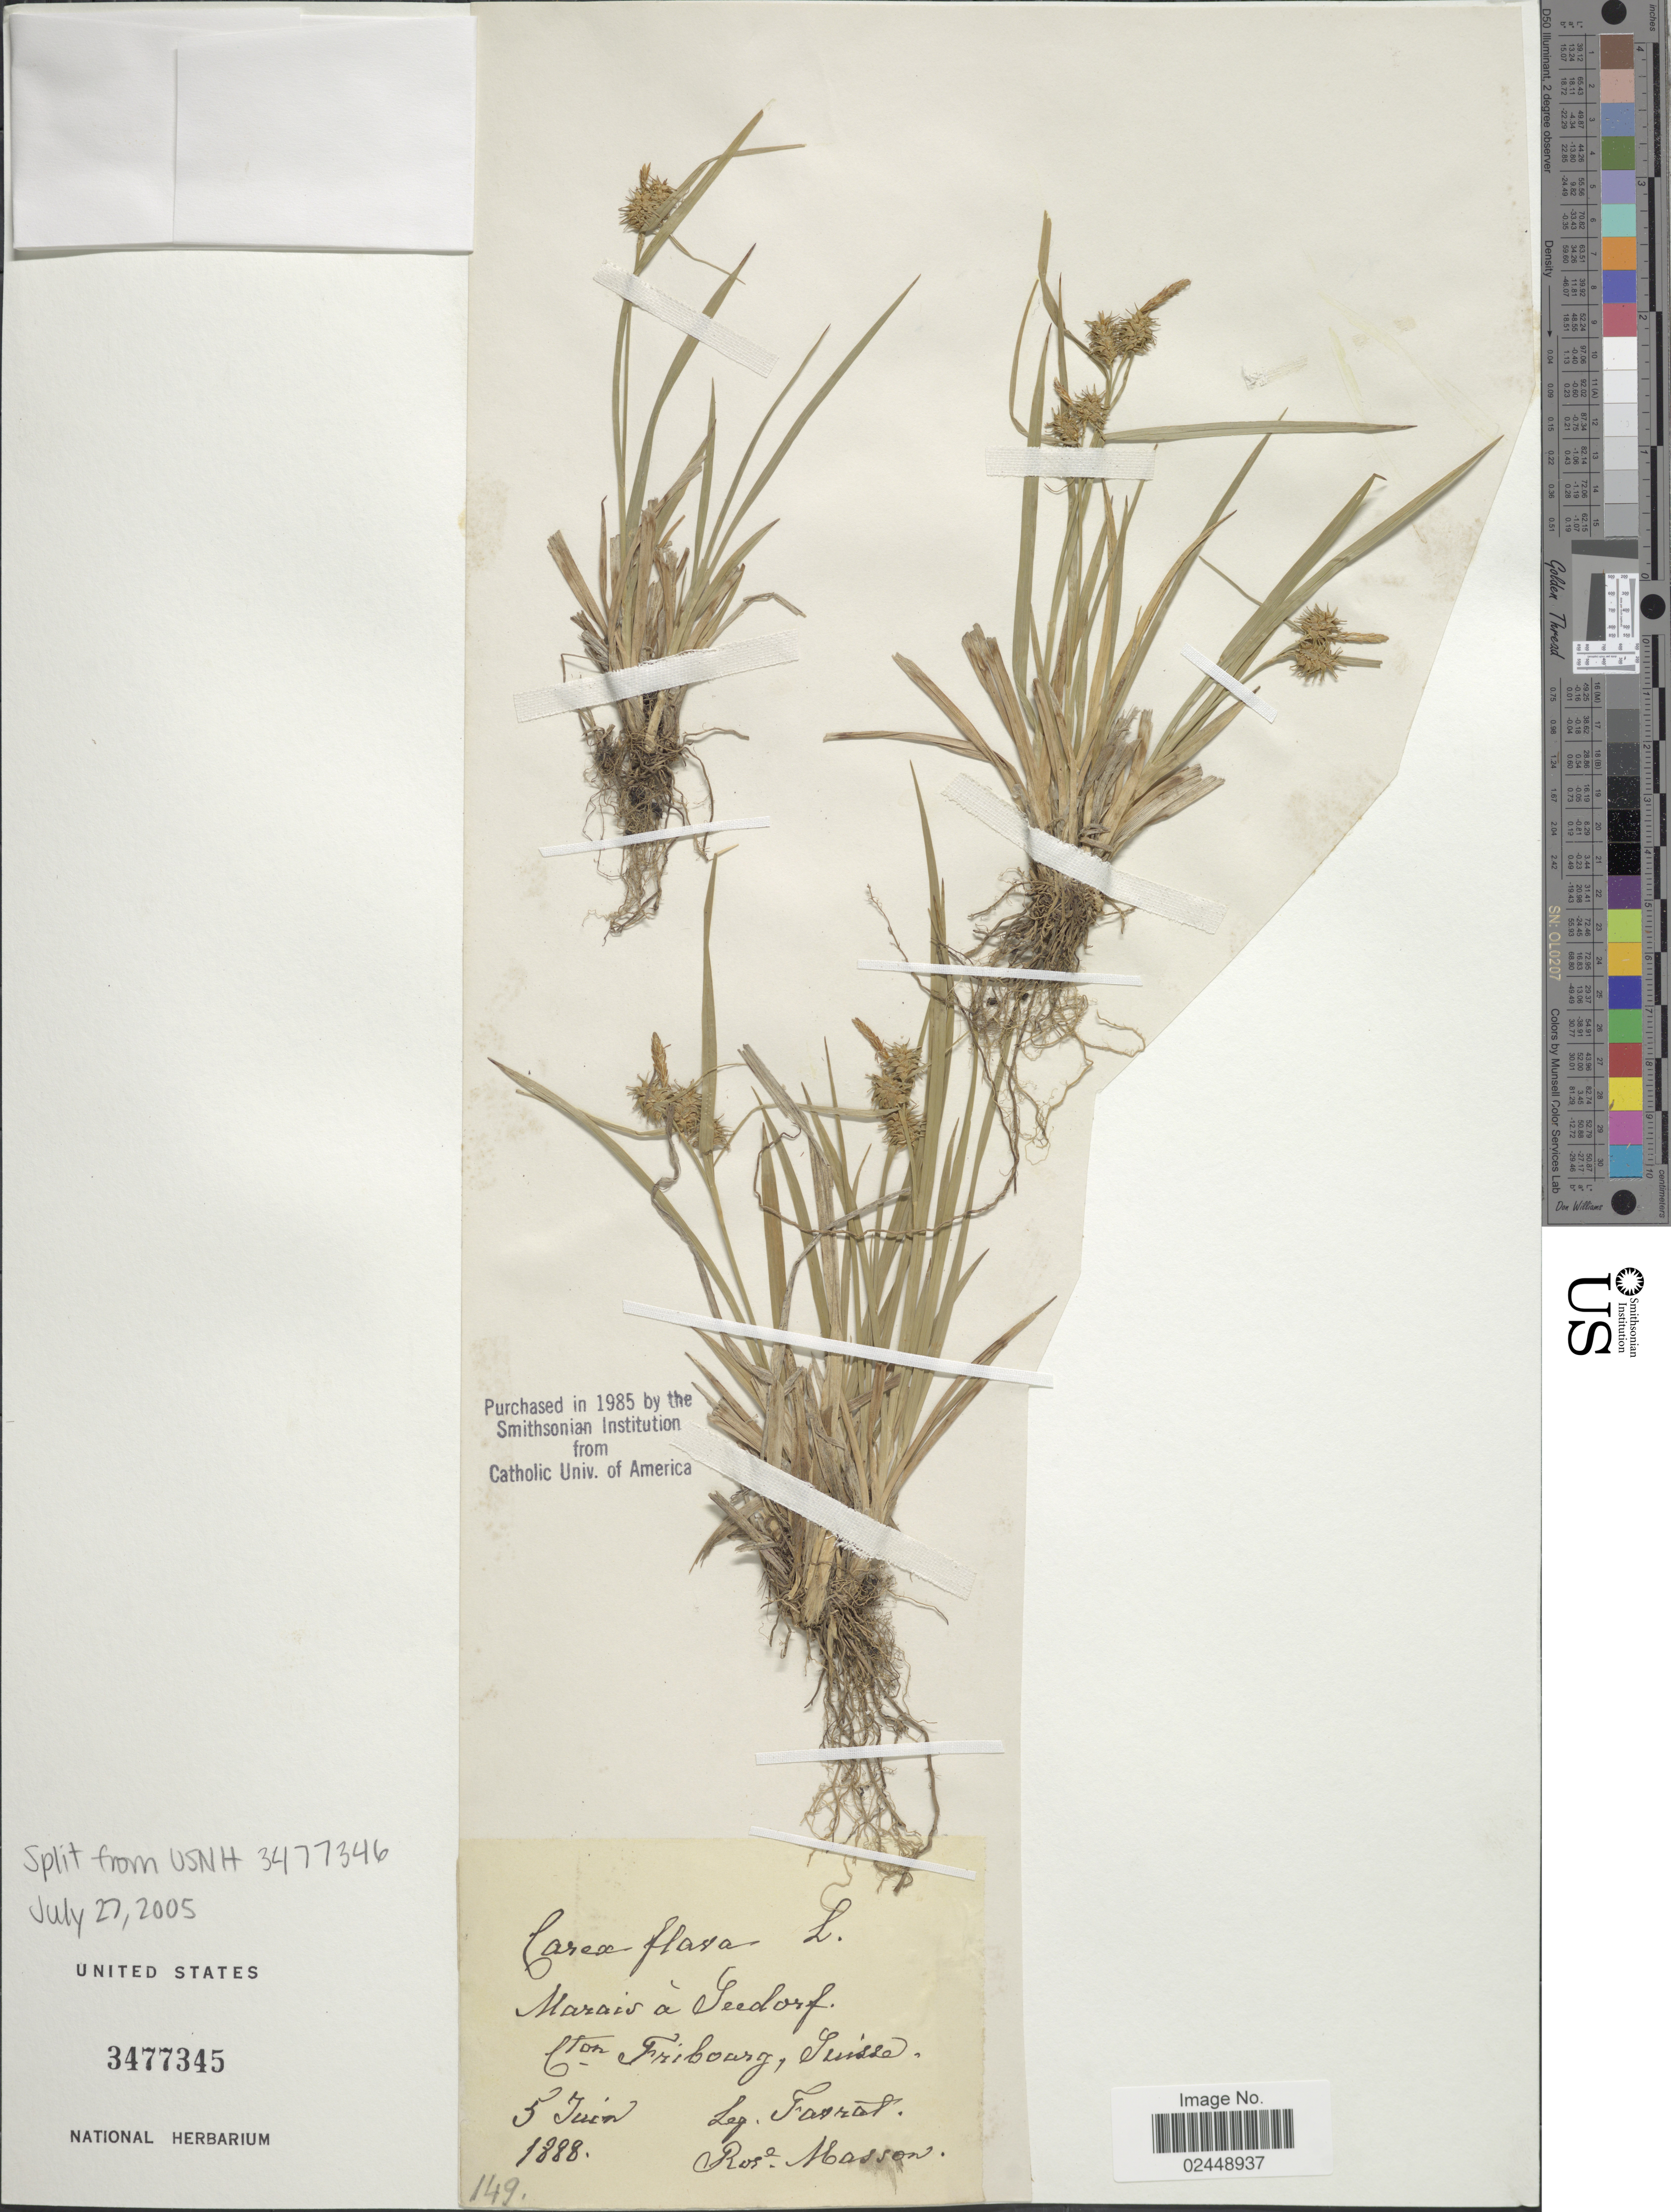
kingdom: Plantae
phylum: Tracheophyta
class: Liliopsida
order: Poales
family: Cyperaceae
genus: Carex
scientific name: Carex flava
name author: L.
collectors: L. Favrat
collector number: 149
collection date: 1888-06-05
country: Switzerland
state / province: Fribourg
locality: Marais a Seedorf, Cton Firbourg, Suisse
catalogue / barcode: US 3477345